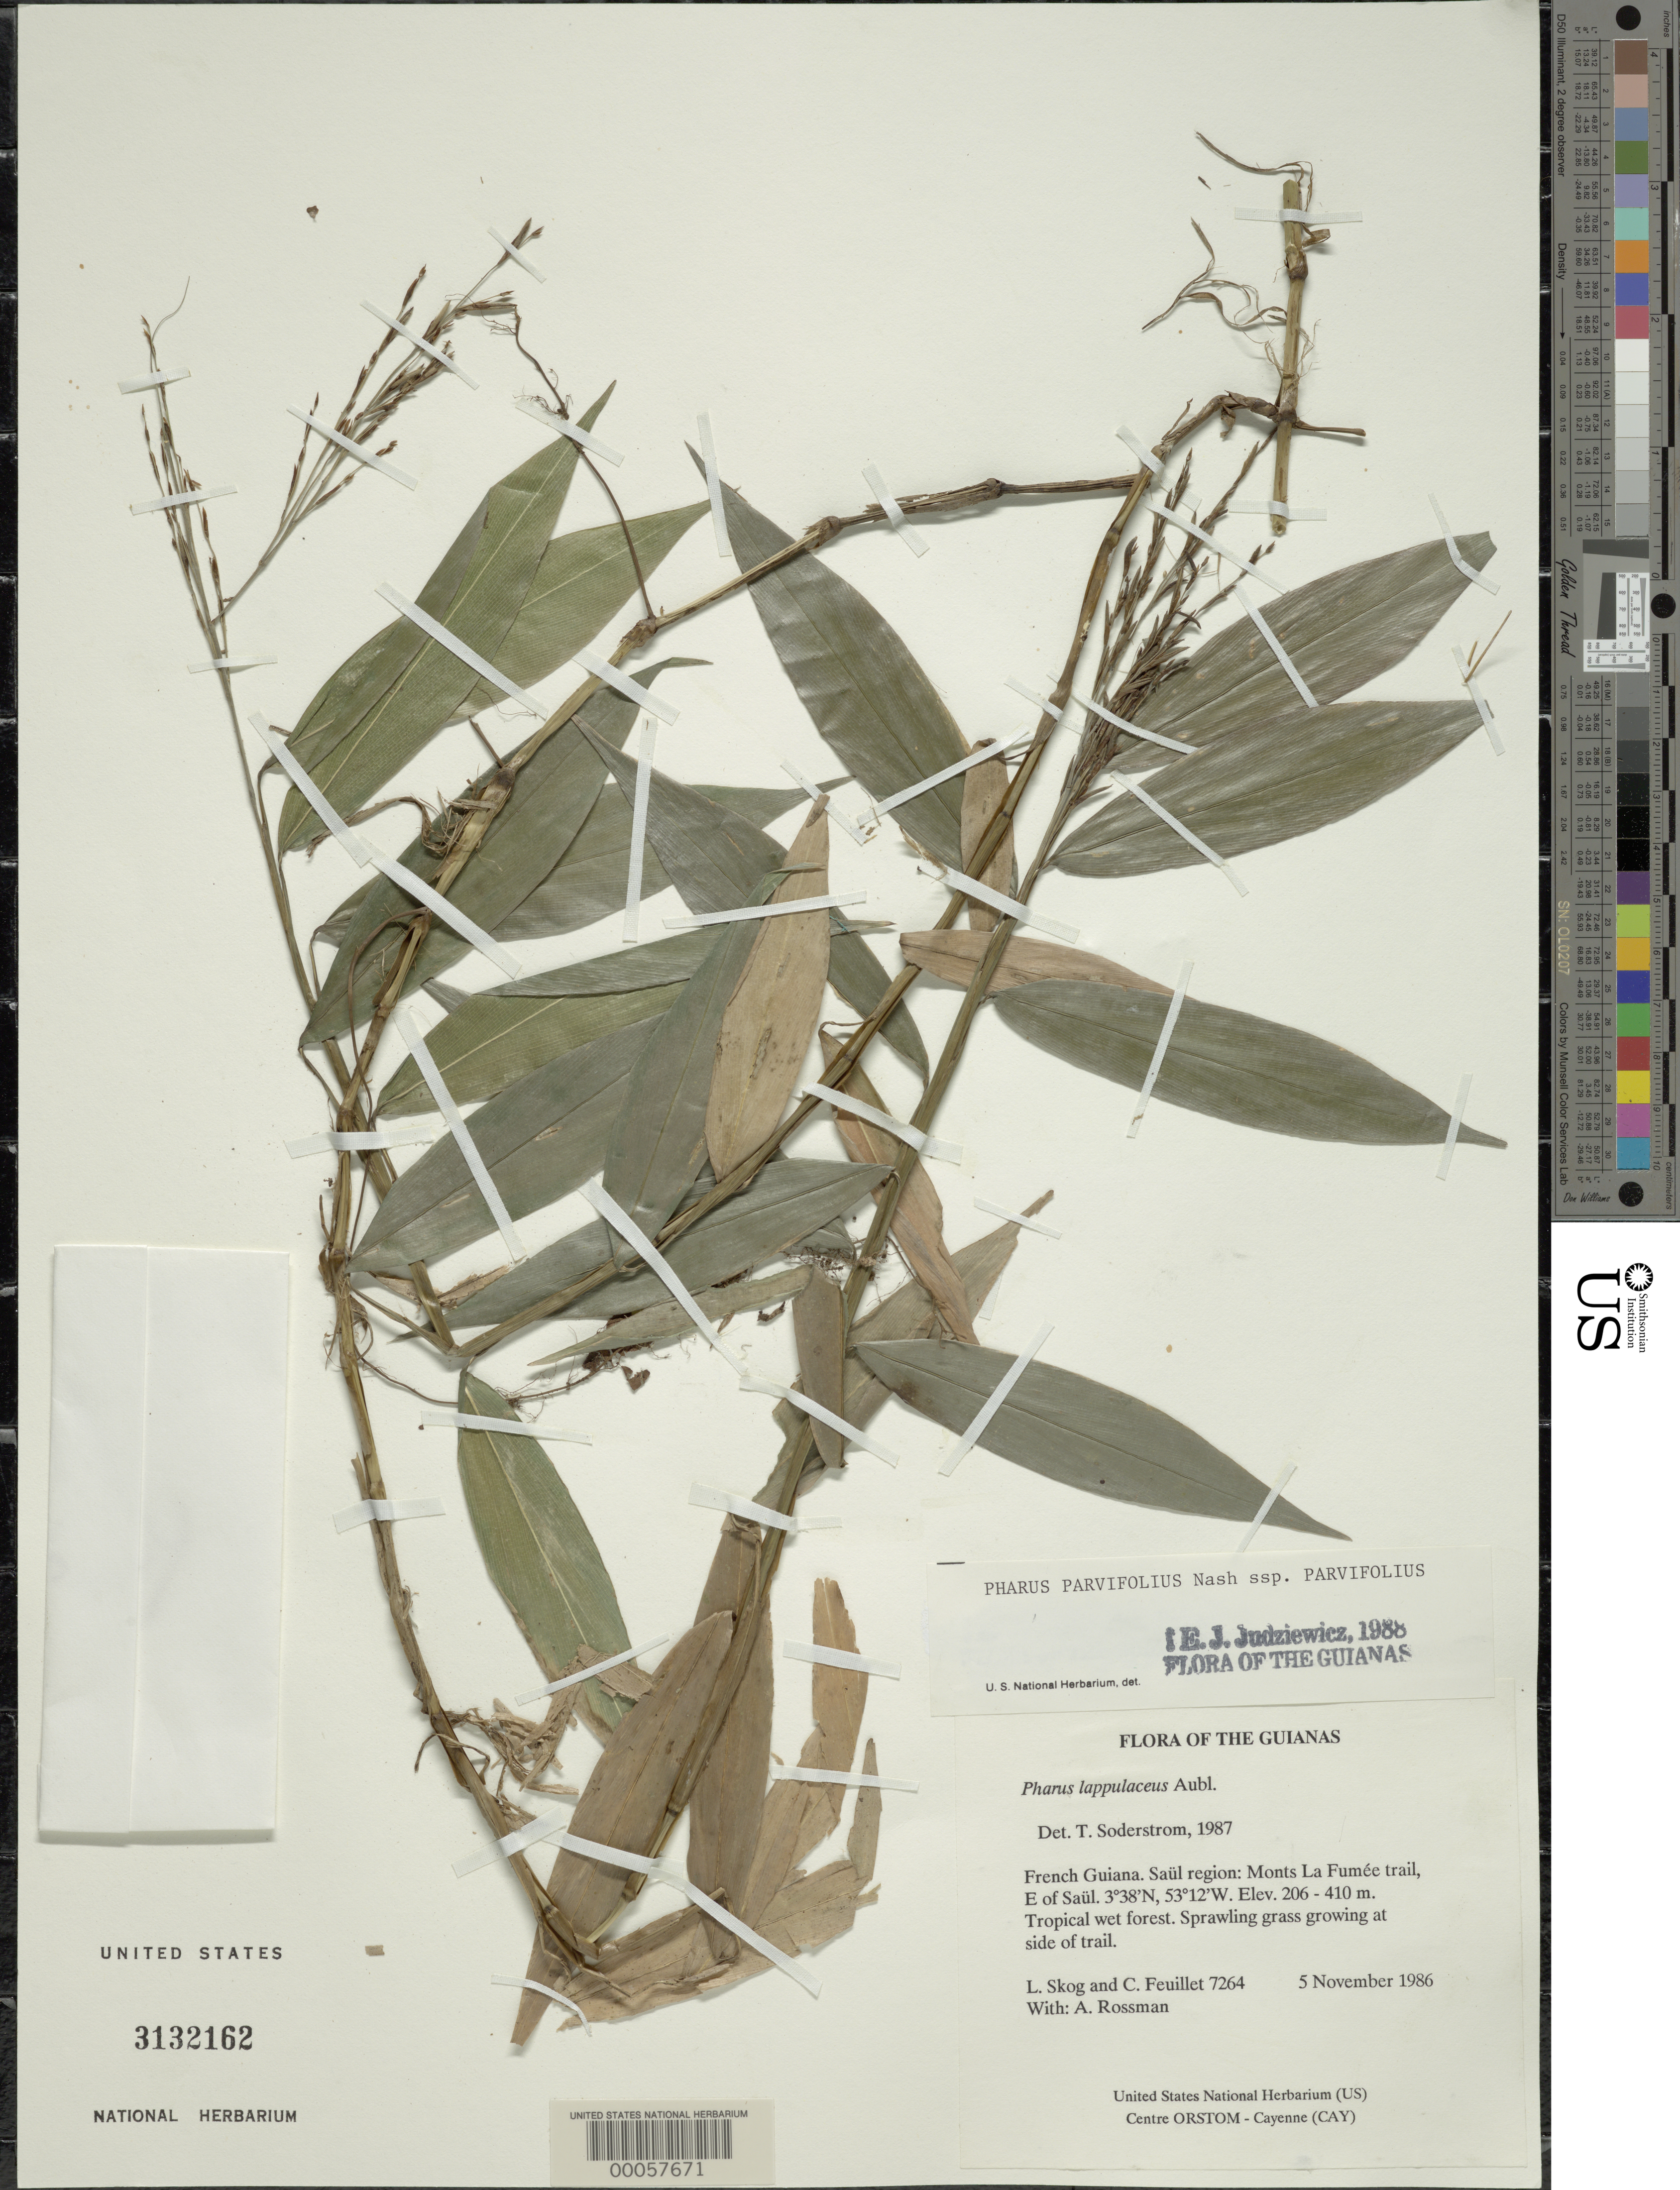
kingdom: Plantae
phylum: Tracheophyta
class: Liliopsida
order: Poales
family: Poaceae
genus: Pharus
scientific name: Pharus parvifolius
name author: Nash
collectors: L. E. Skog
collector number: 7264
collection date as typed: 05 Nov 1986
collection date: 1986-11-05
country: French Guiana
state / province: Saint-Laurent-du-Maroni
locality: Saul region, monts la fumee trail, e of saul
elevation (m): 206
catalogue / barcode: US 3132162